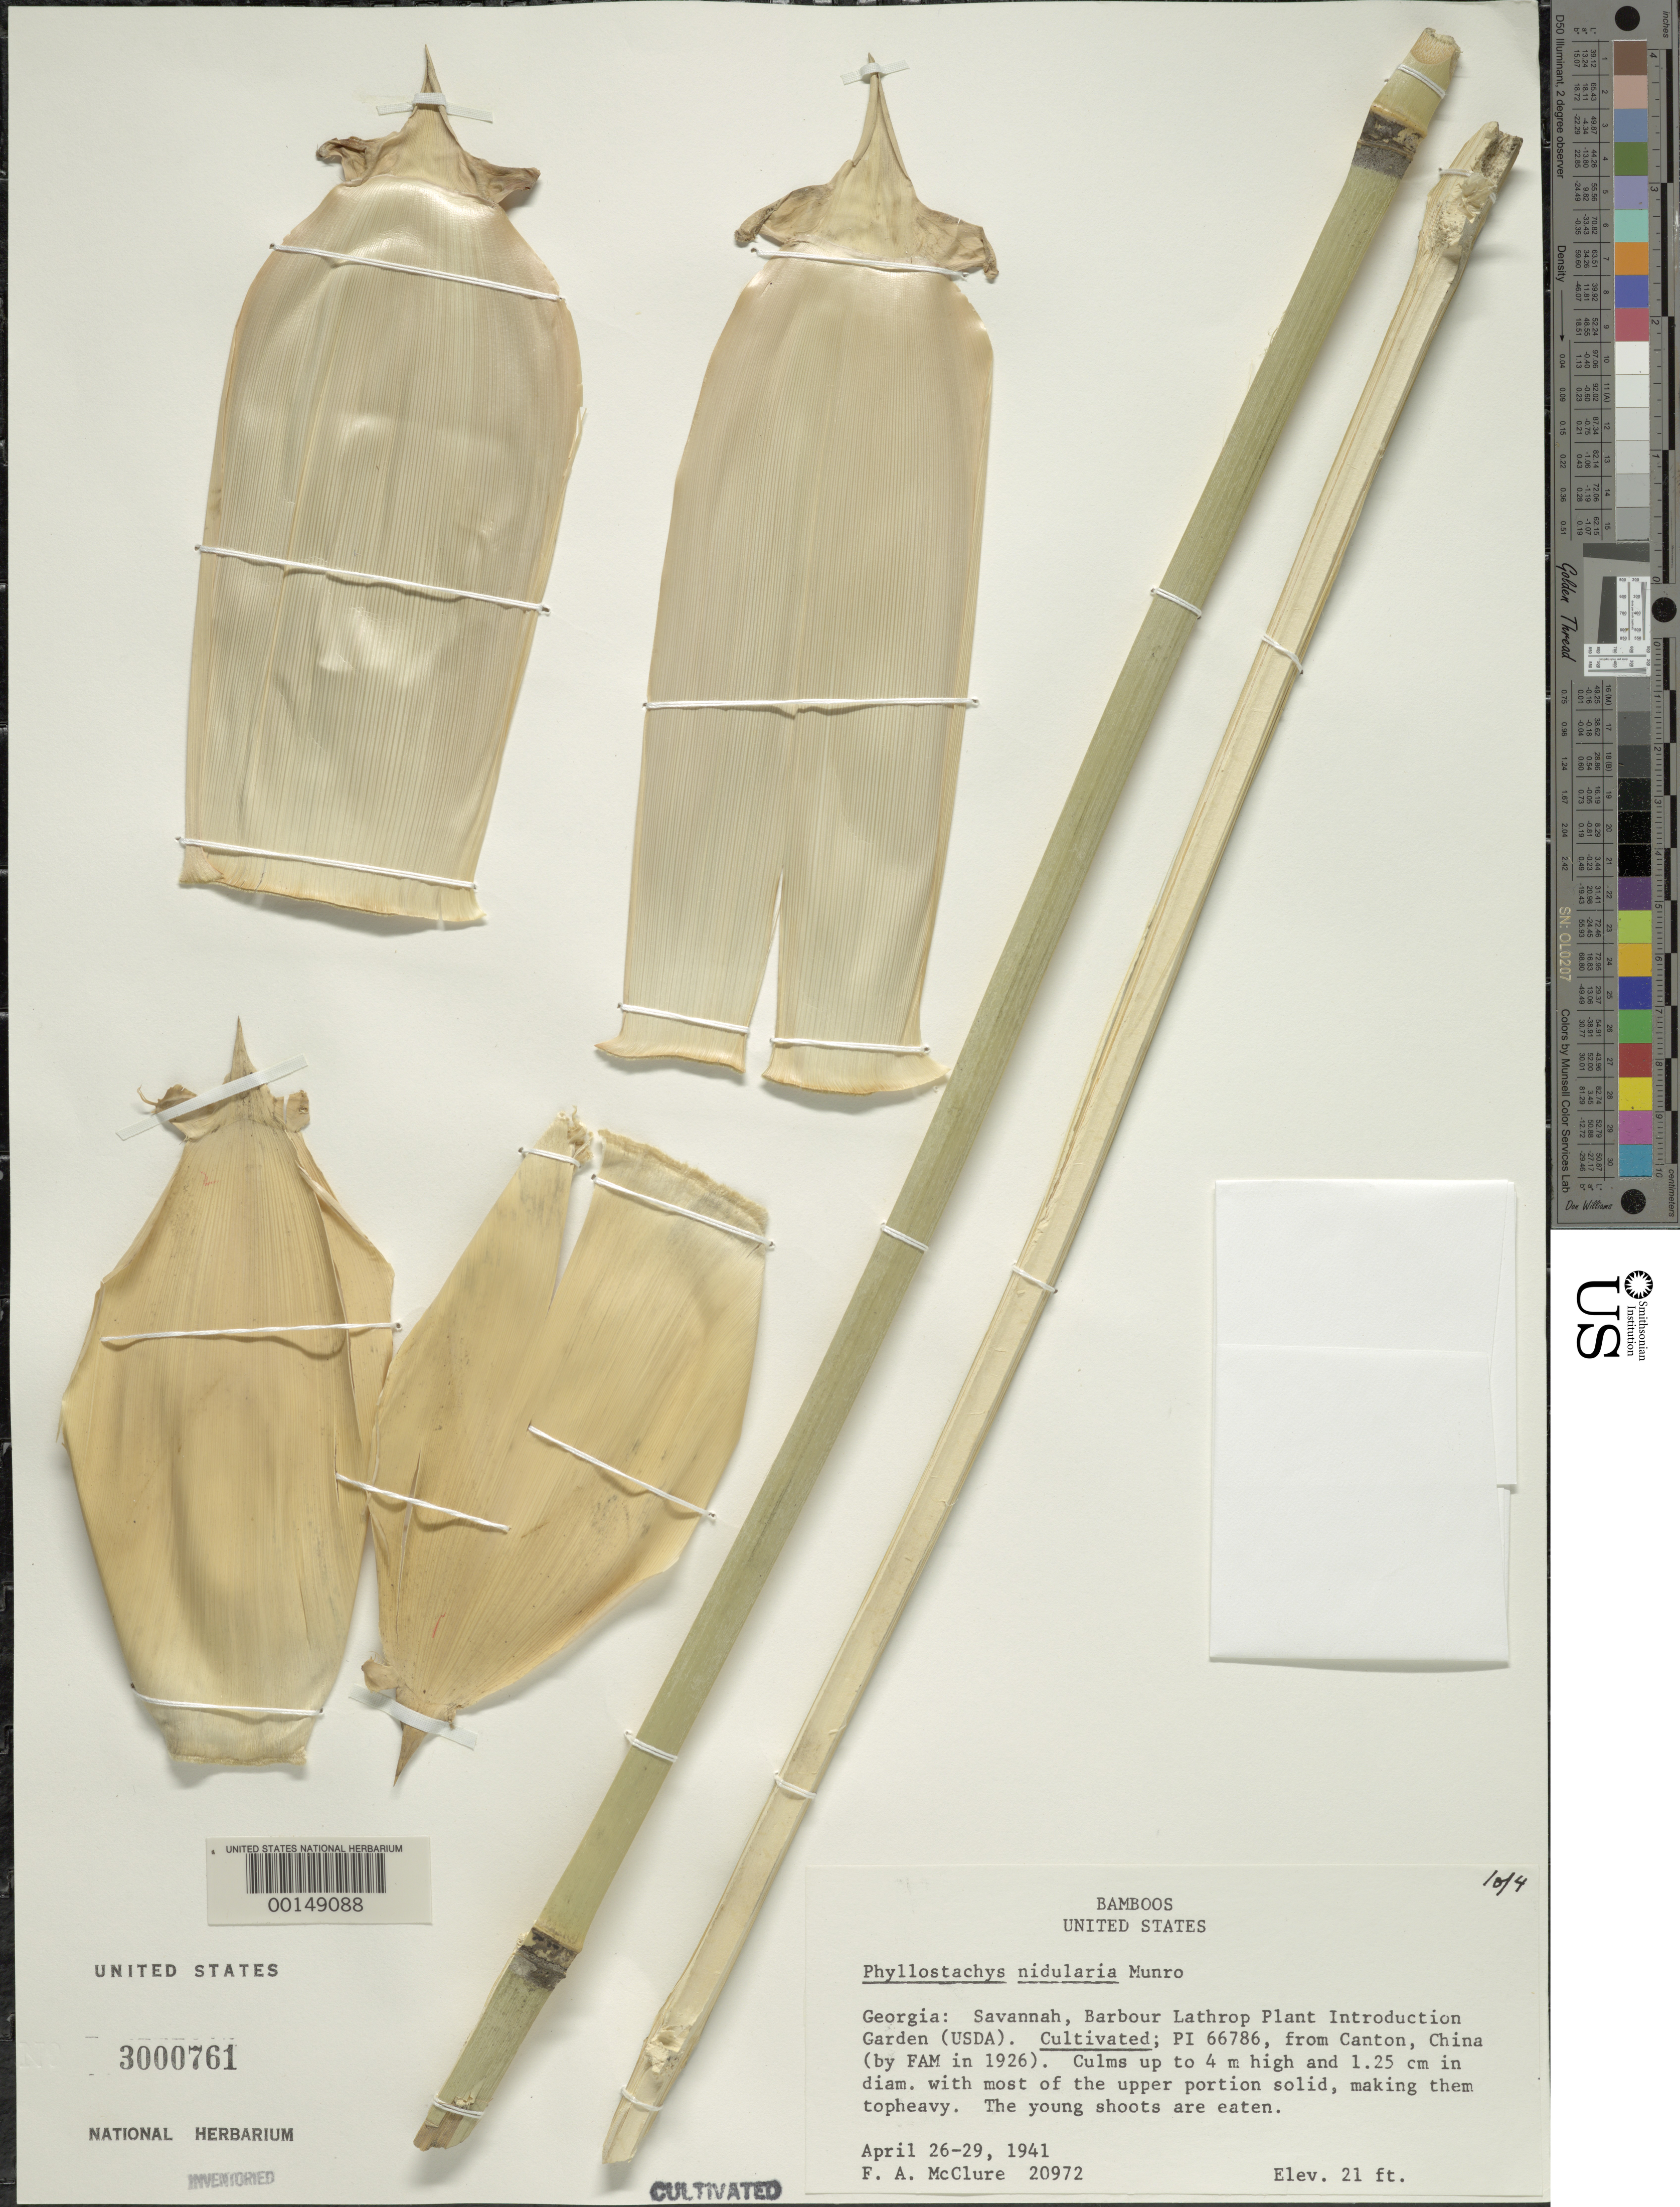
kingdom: Plantae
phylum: Tracheophyta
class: Liliopsida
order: Poales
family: Poaceae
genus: Phyllostachys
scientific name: Phyllostachys nidularia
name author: Munro ex Fenzi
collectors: F. A. McClure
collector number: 20972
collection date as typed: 26 Apr 1941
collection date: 1941-04-26/1941-04-29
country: United States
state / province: Georgia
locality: Savannah, barbour lathrop p.i. garden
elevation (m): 6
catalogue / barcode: US 3000761